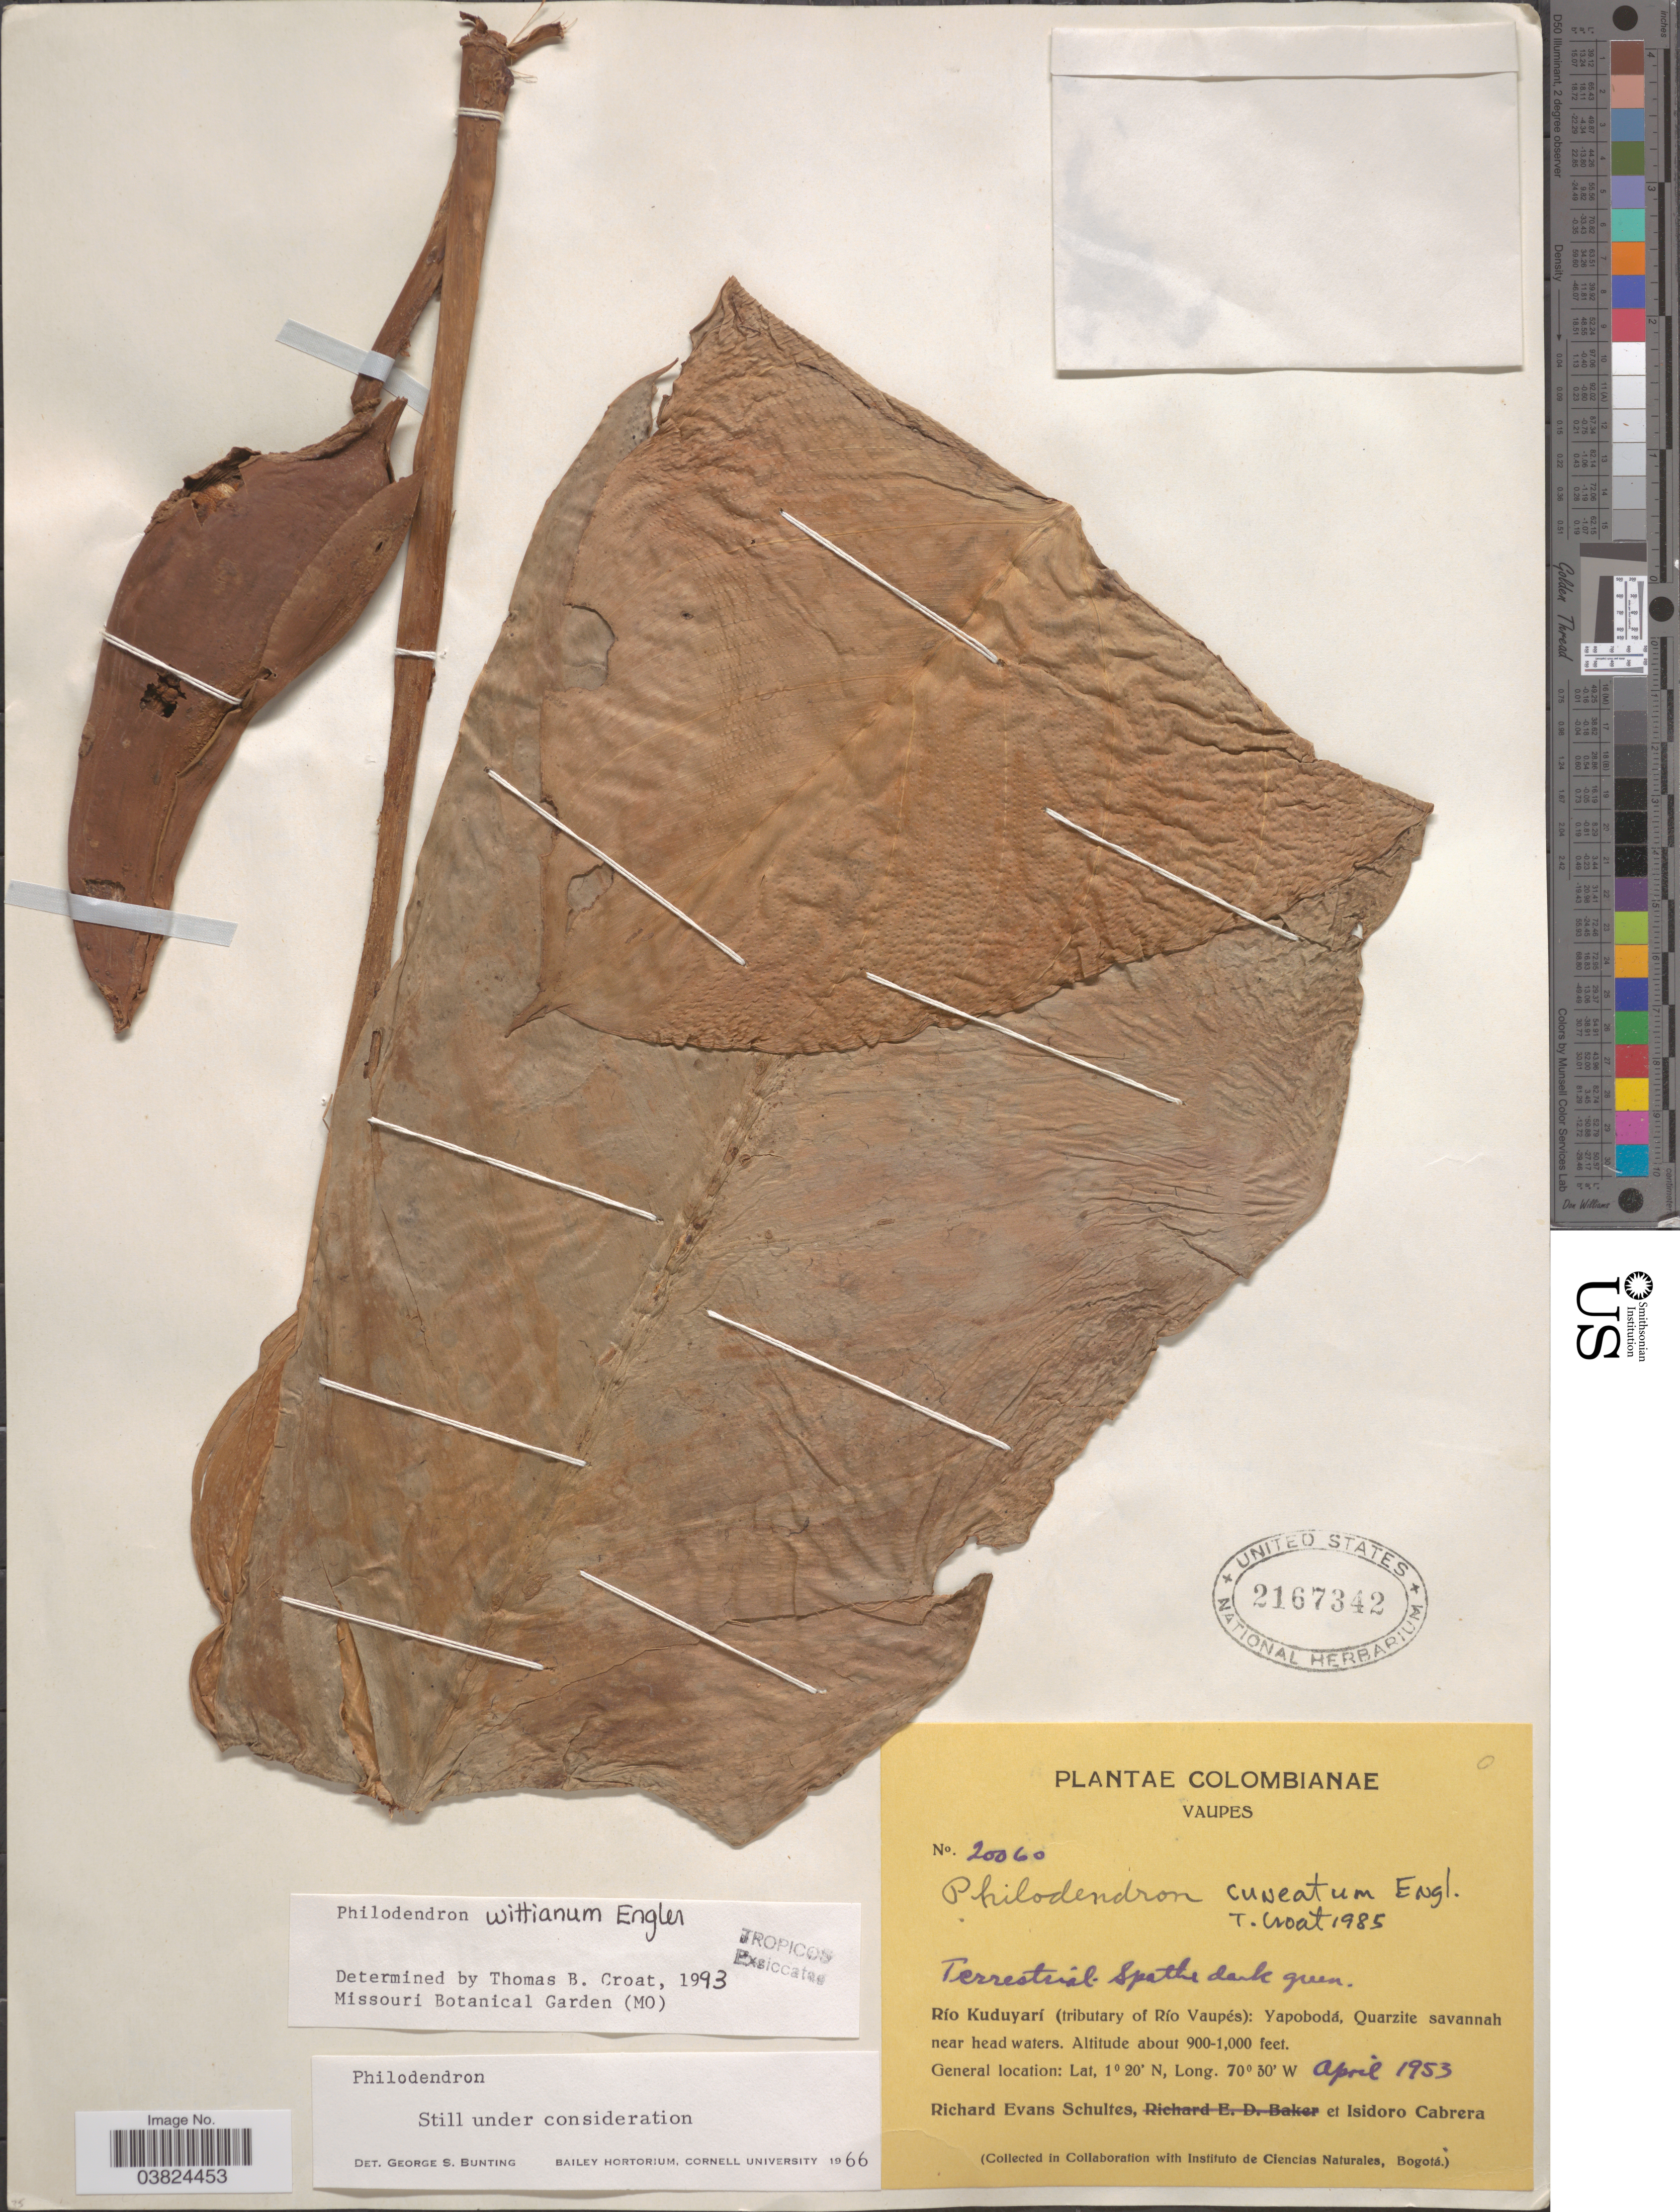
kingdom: Plantae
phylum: Tracheophyta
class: Liliopsida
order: Alismatales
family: Araceae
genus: Philodendron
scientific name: Philodendron wittianum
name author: Engl.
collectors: R. E. Schultes & I. Cabrera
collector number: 20060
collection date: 1953-04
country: Colombia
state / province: Vaupés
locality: Río Kuduyarí (tributary of Río Vaupés): Yapobodá, Quarzite savannah near head waters.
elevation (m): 274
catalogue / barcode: US 2167342